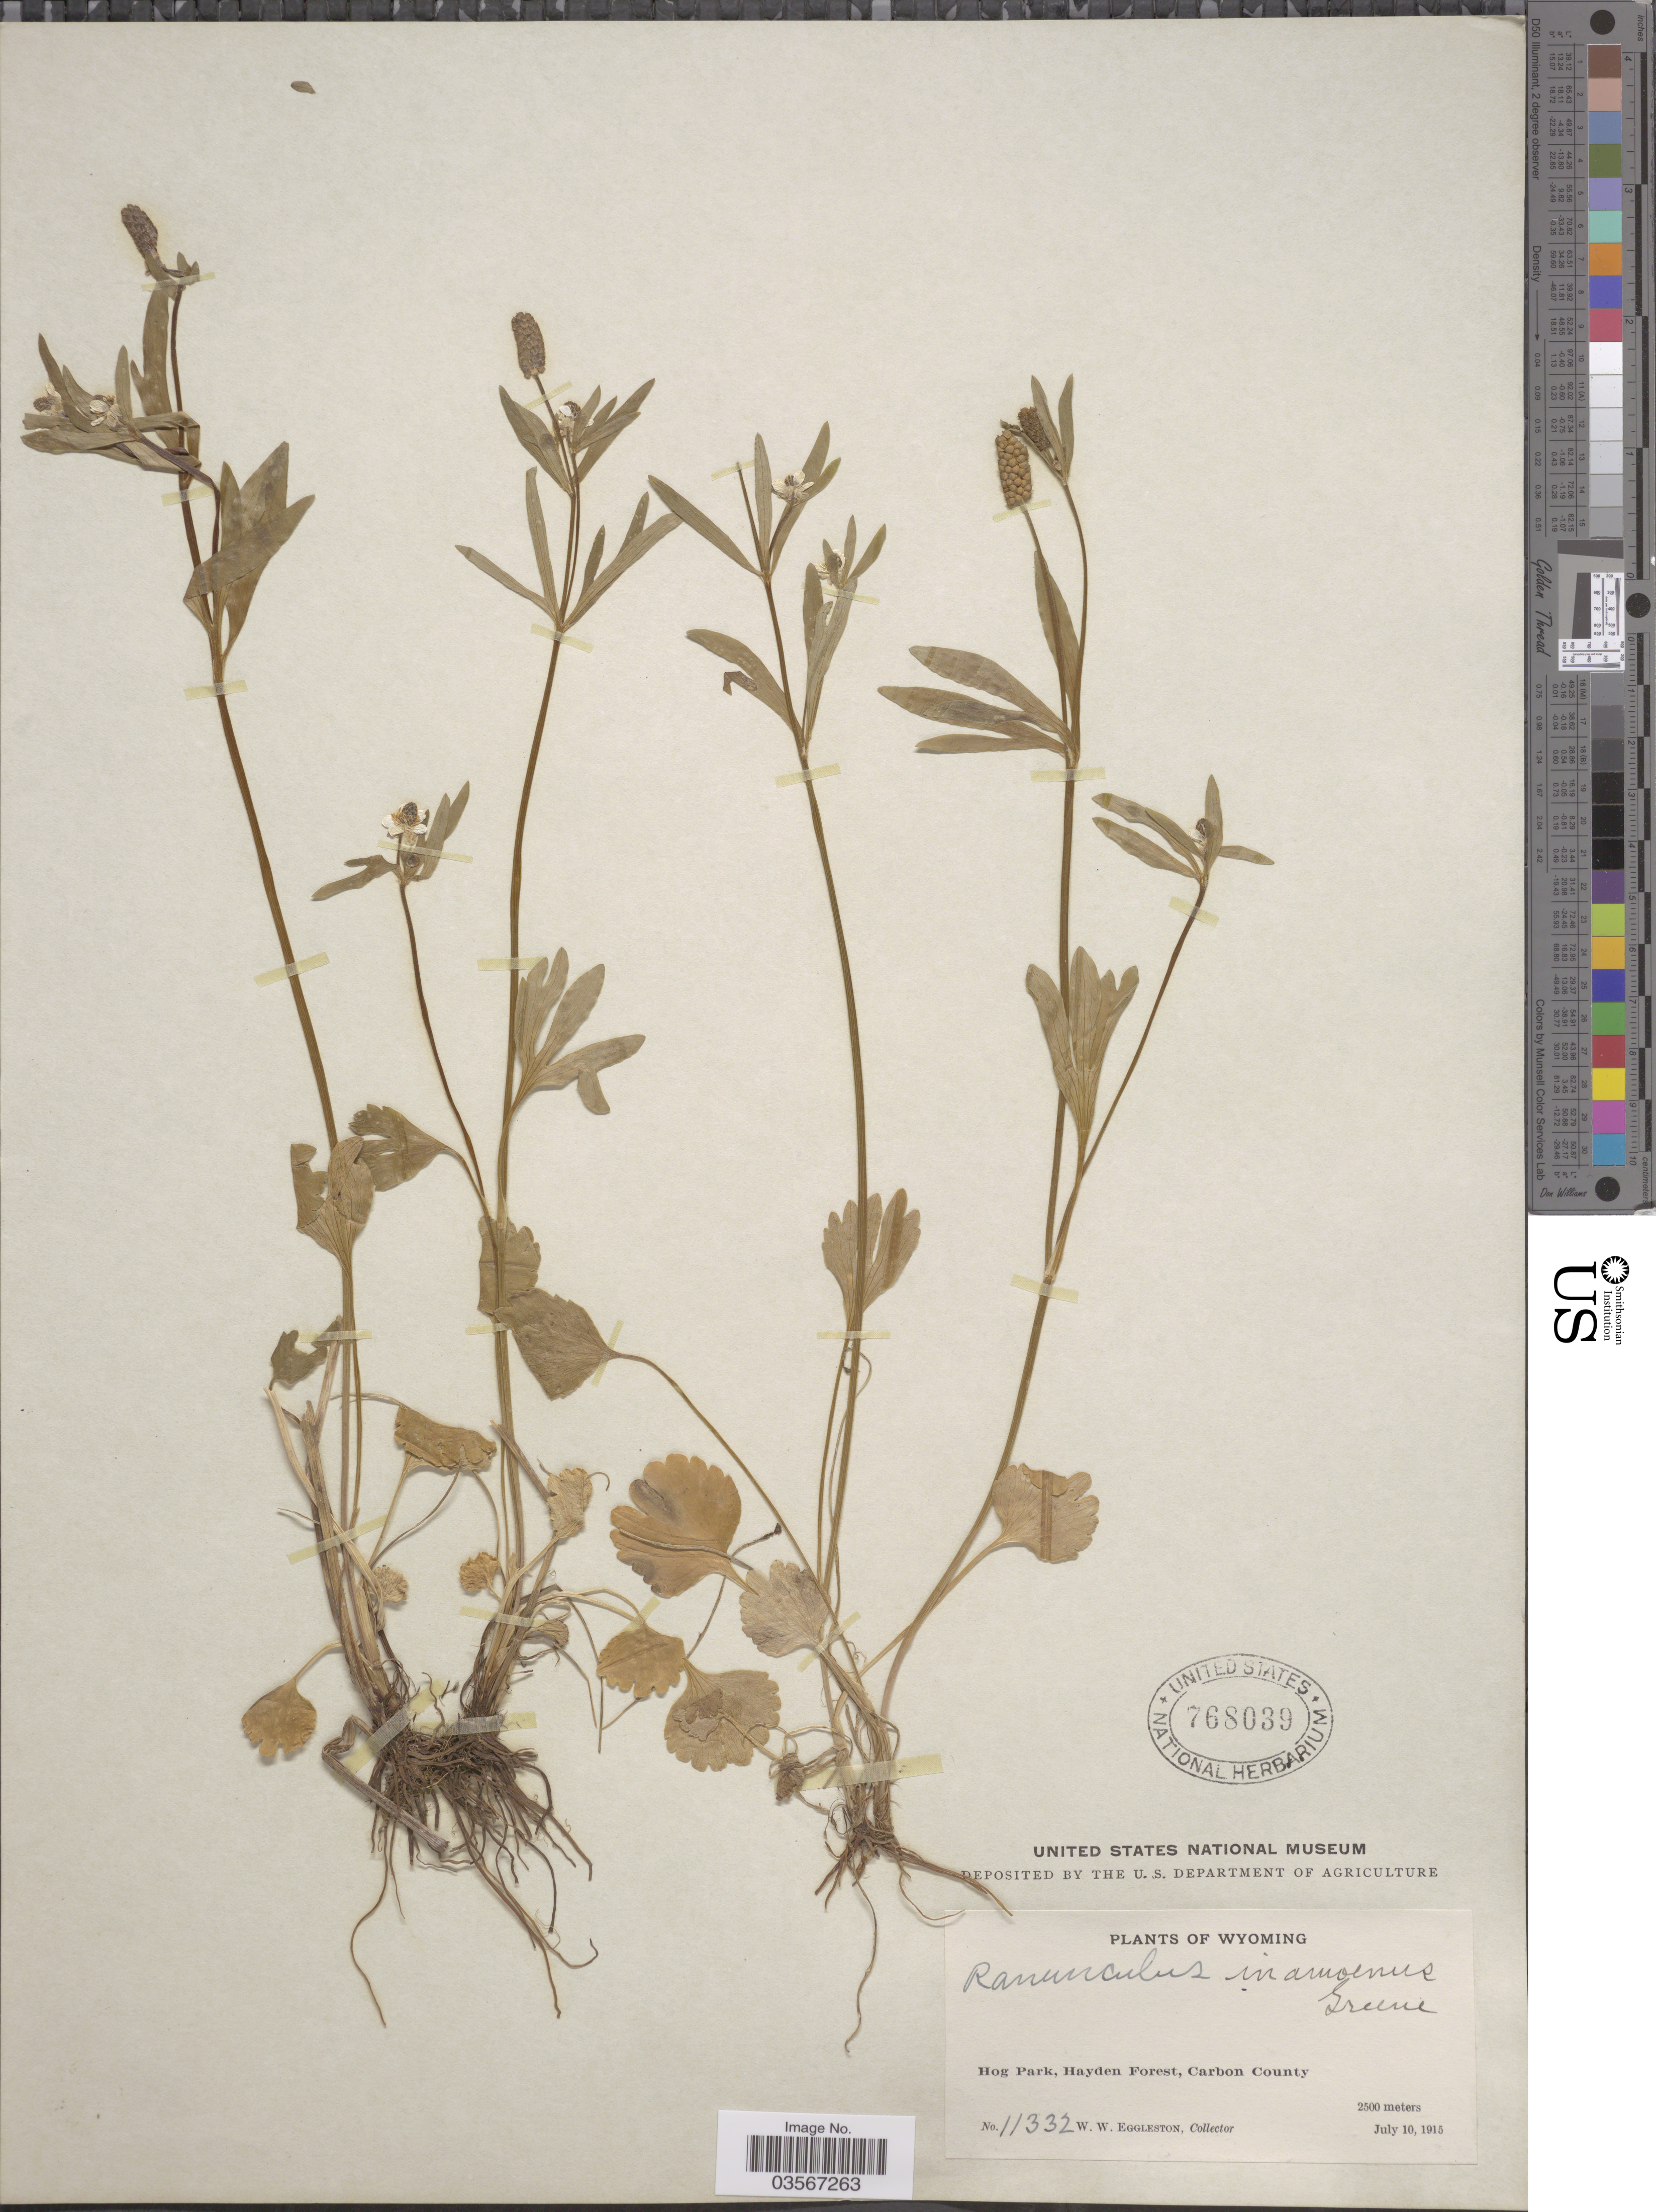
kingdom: Plantae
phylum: Tracheophyta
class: Magnoliopsida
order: Ranunculales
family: Ranunculaceae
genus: Ranunculus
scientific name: Ranunculus inamoenus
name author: Greene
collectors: W. W. Eggleston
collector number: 11332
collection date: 1915-07-10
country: United States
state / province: Wyoming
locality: Hog Park, Hayden Forest, Carbon County.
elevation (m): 2500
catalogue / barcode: US 768039